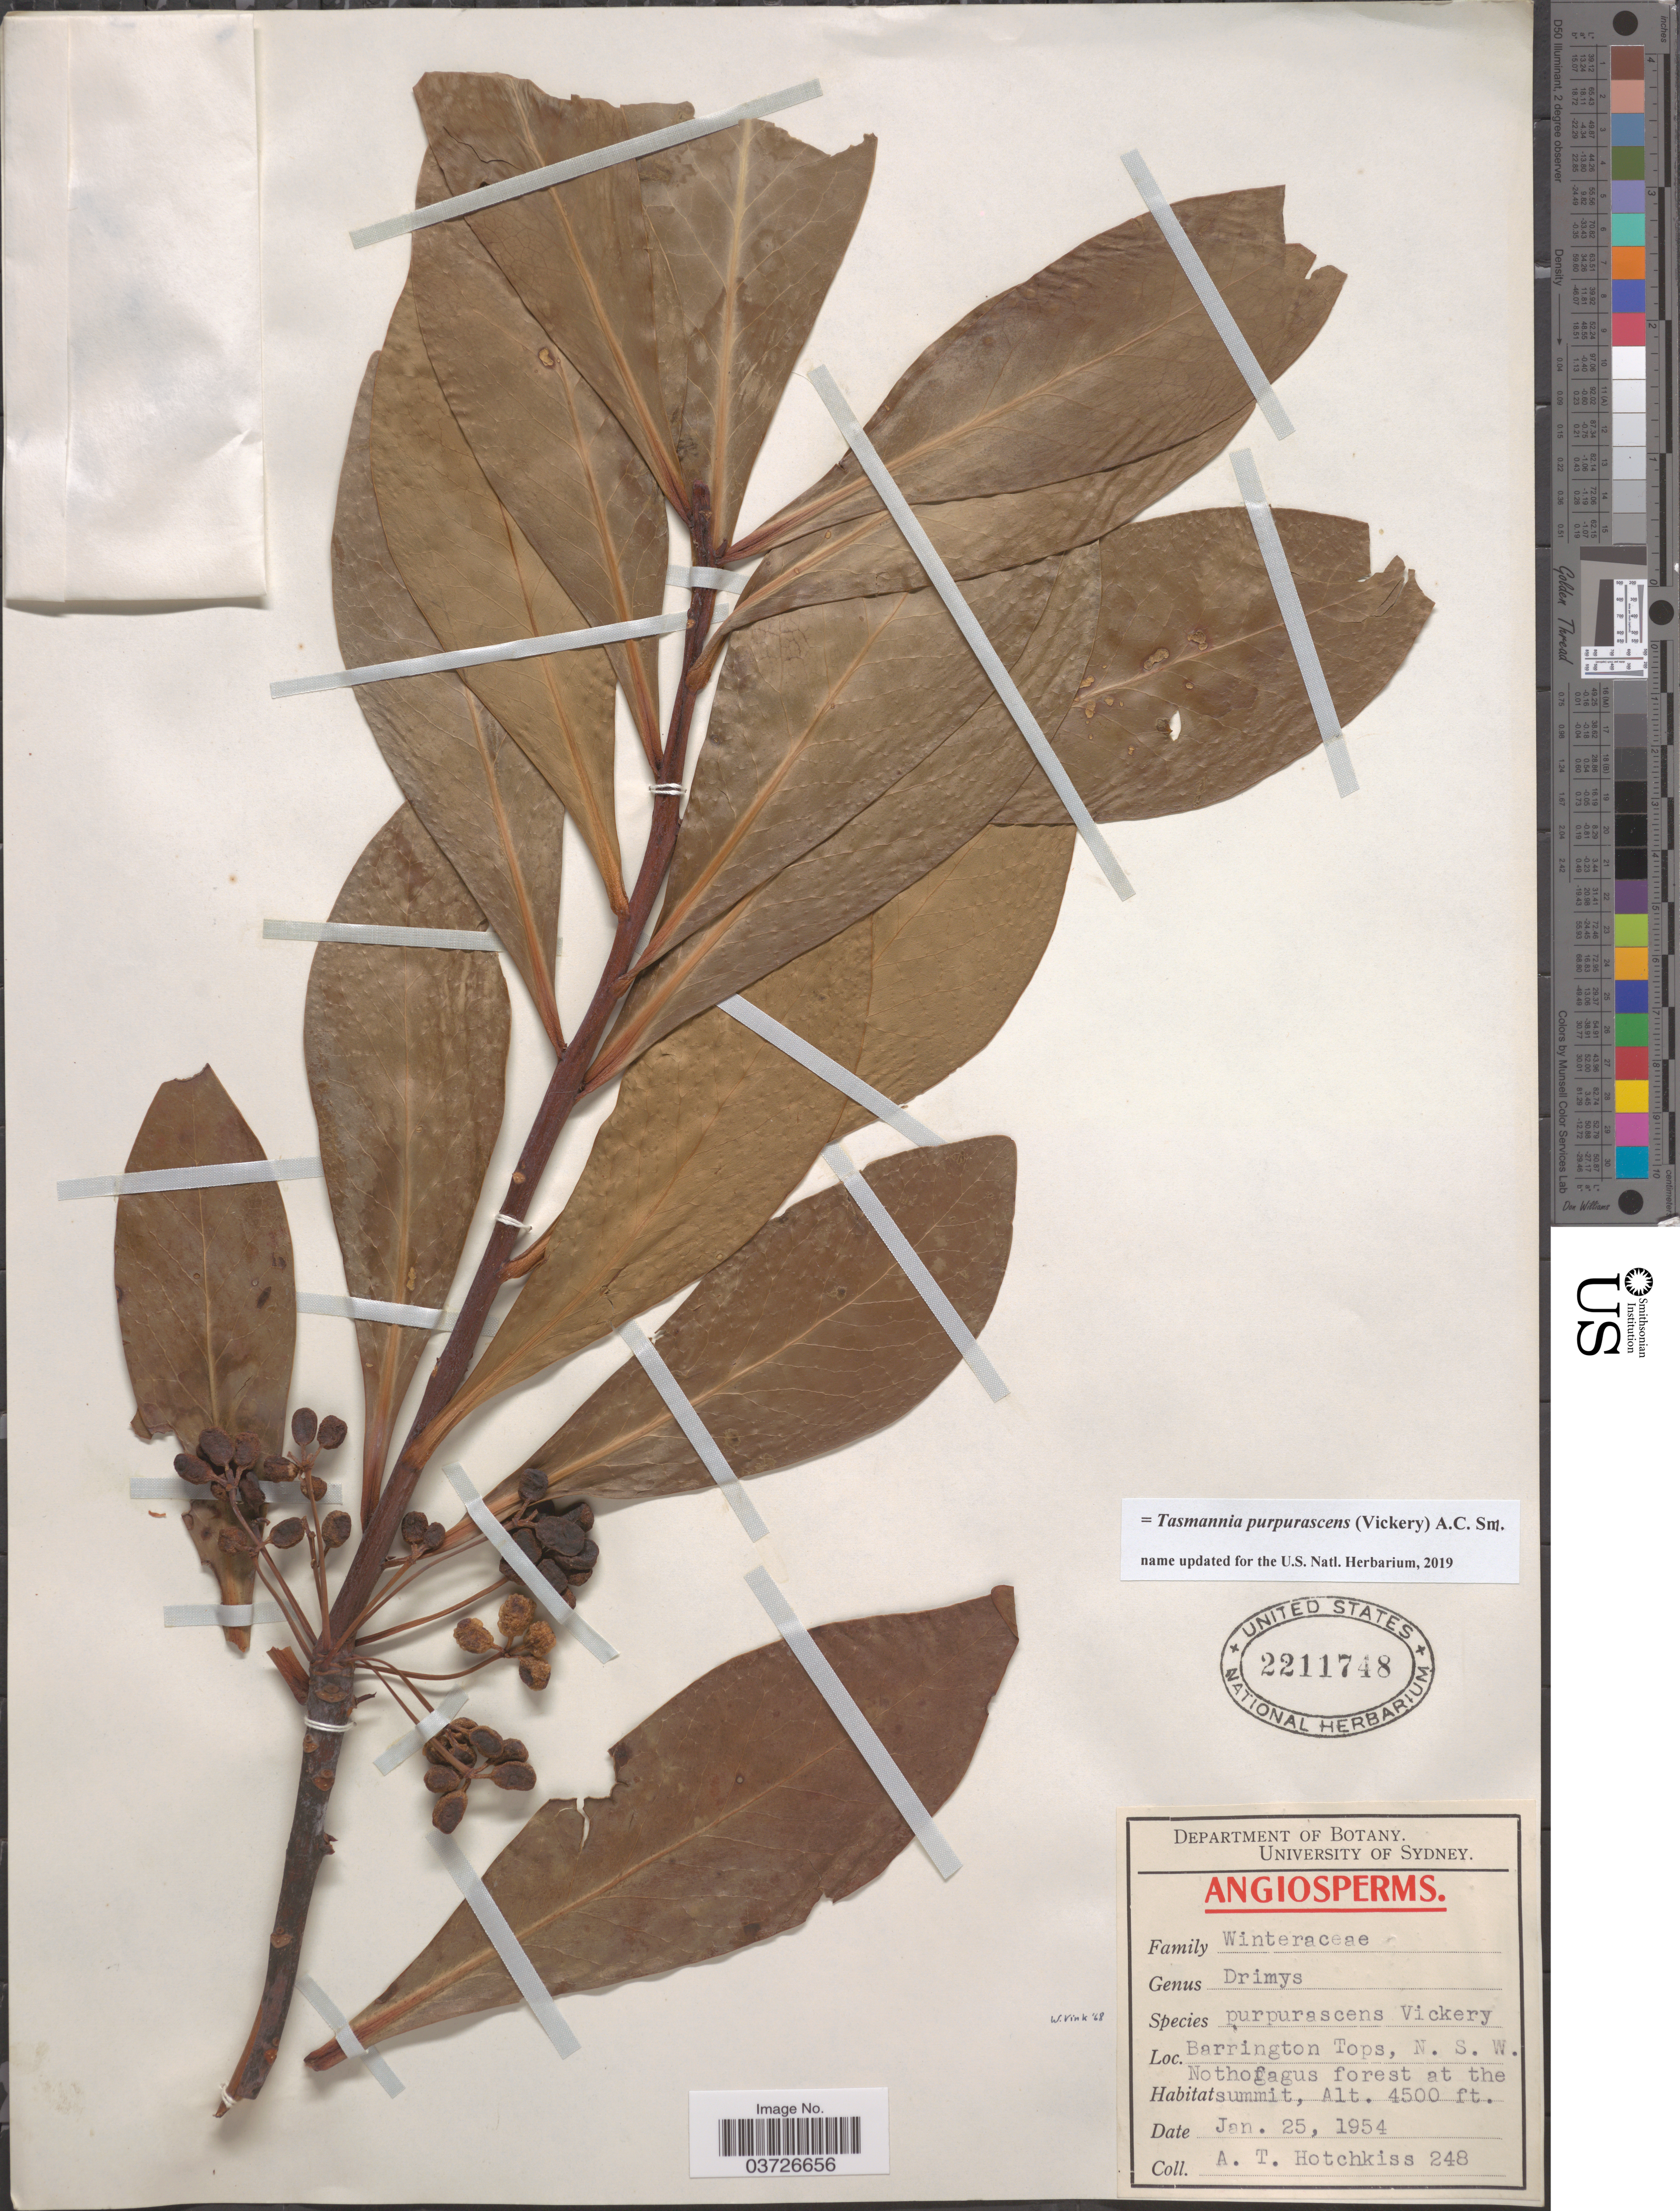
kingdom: Plantae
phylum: Tracheophyta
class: Magnoliopsida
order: Canellales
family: Winteraceae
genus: Tasmannia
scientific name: Tasmannia purpurascens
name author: (Vickery) A.C. Sm.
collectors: A. Hotchkiss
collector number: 248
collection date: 1954-01-25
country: Australia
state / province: New South Wales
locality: Barrington Tops.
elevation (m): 1372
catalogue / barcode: US 2211748